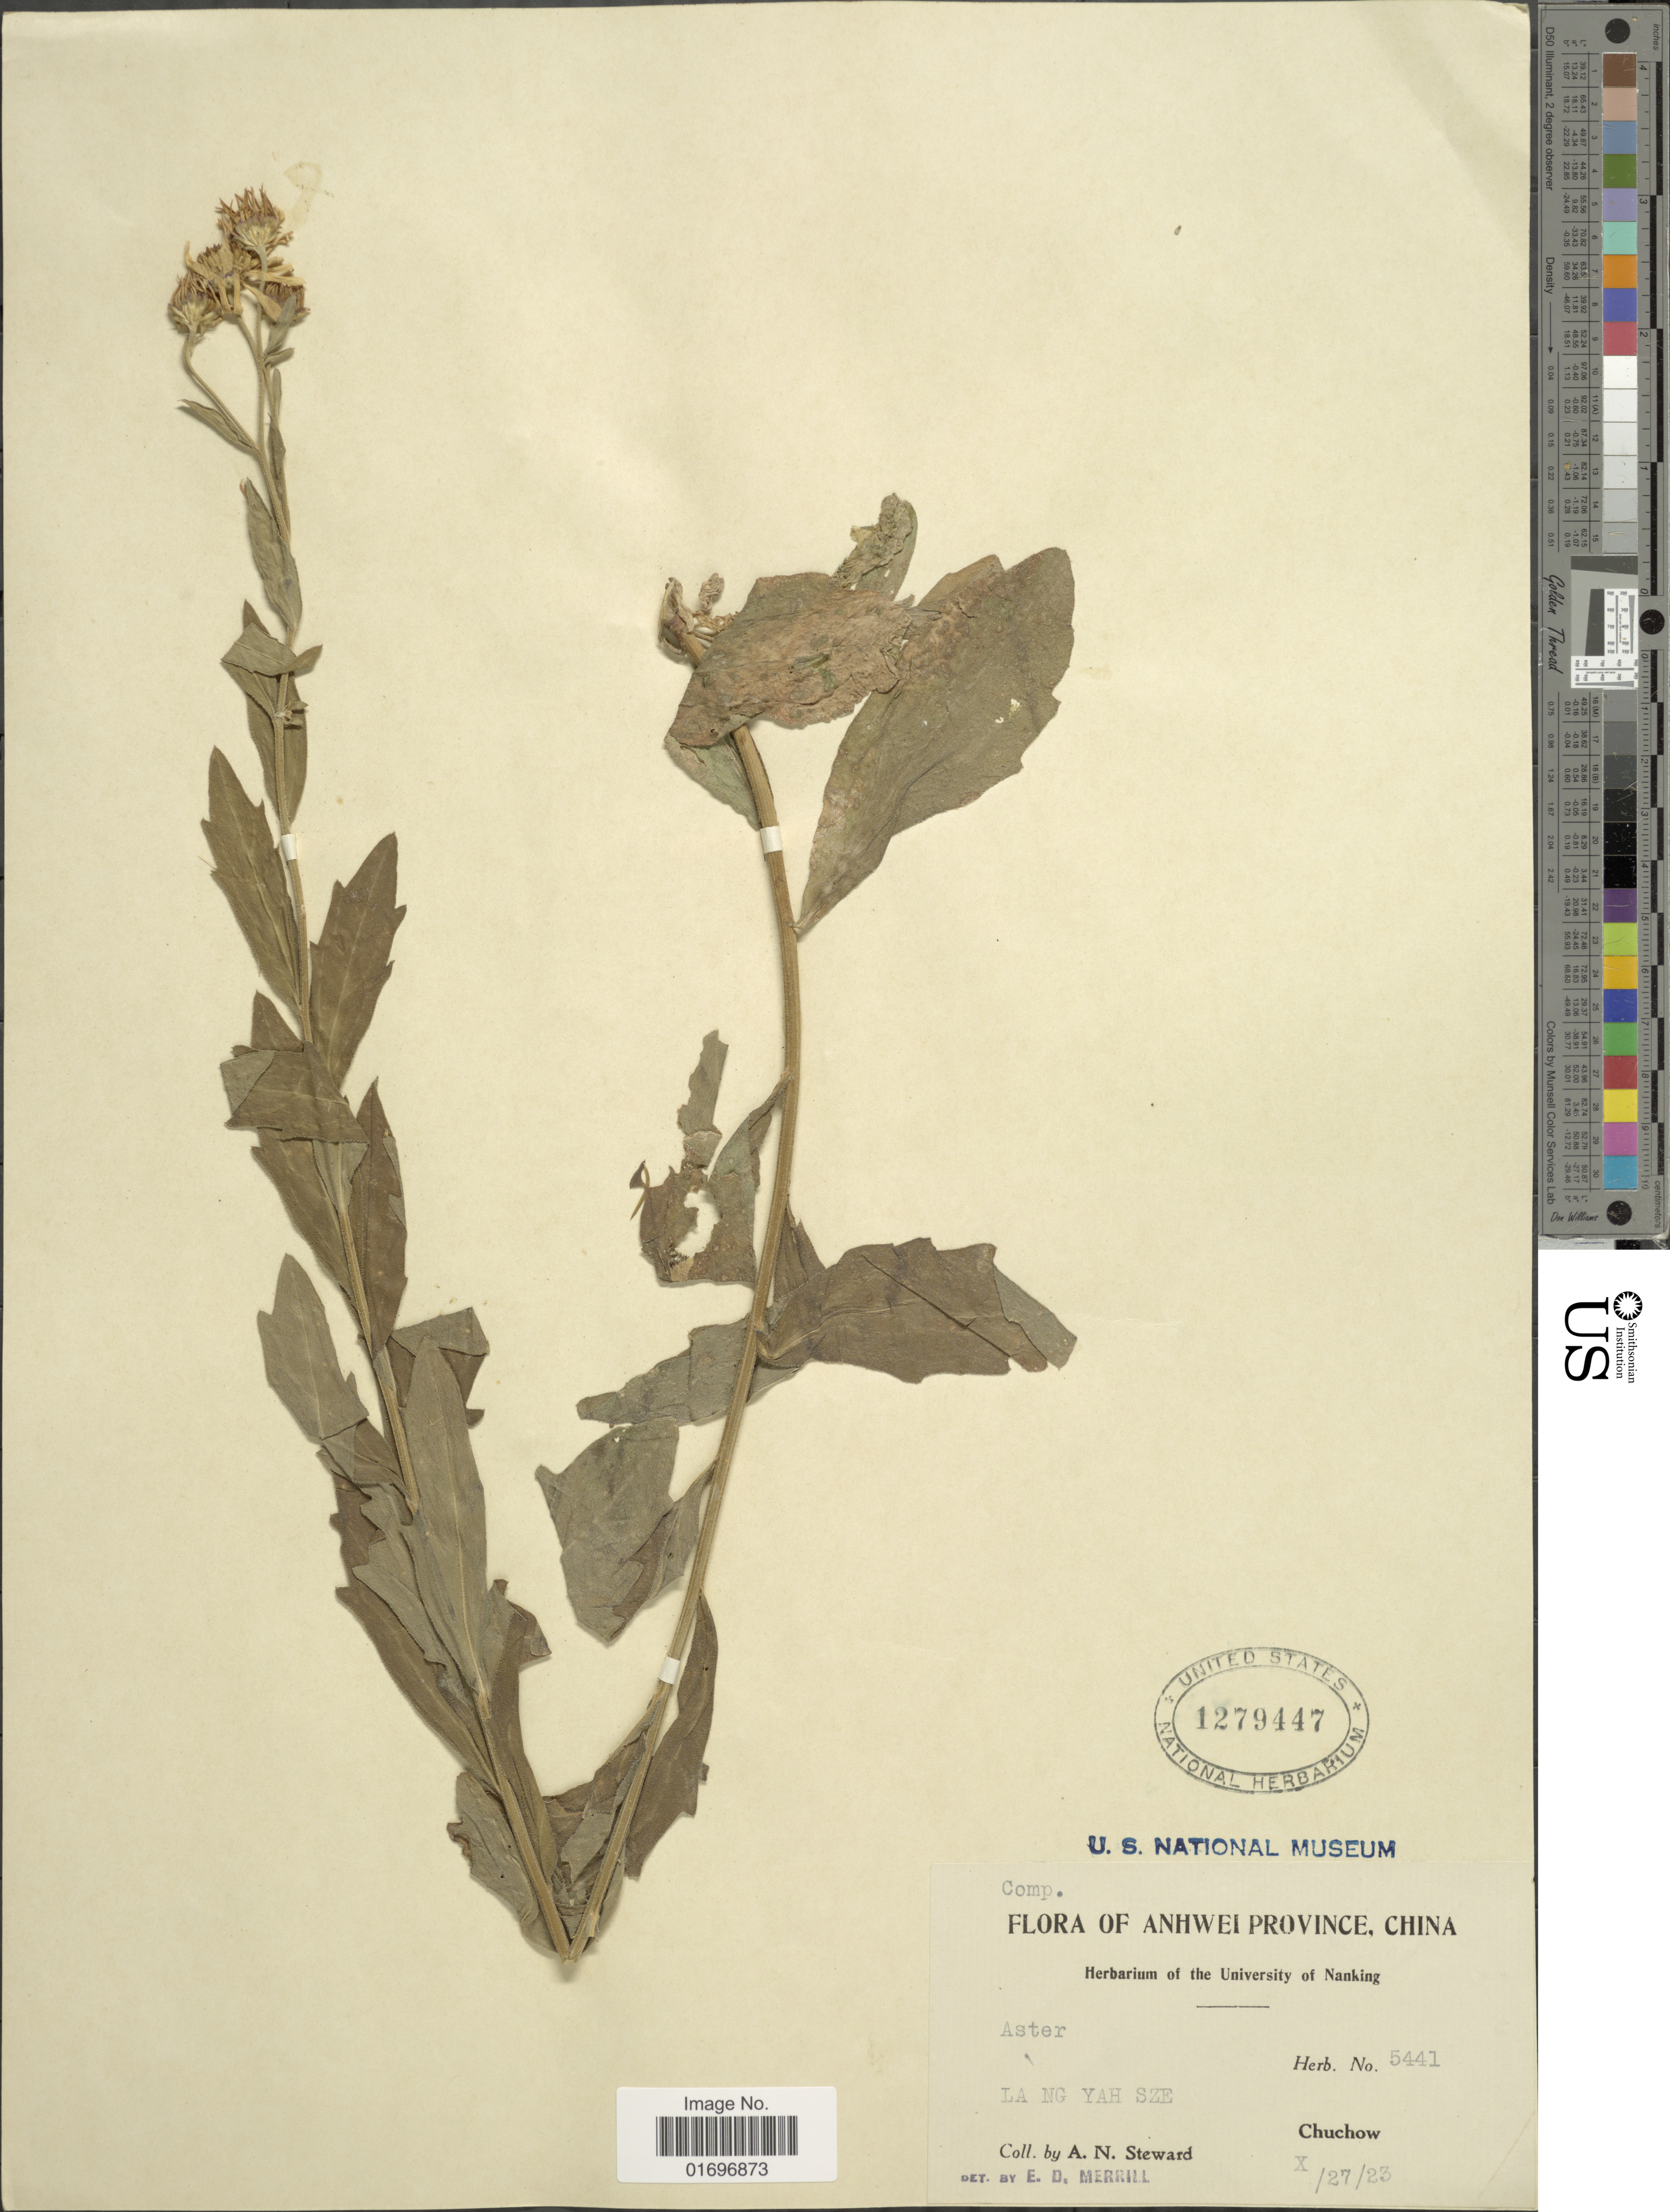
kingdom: Plantae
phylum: Tracheophyta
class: Magnoliopsida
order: Asterales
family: Asteraceae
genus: Aster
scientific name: Aster sp.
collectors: A. N. Steward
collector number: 5441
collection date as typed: Transcribed d/m/y: 27/10/23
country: China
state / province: Anhui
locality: Anhwei Province, China. La Ng Yah Sze. Chuchow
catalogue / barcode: US 1279447